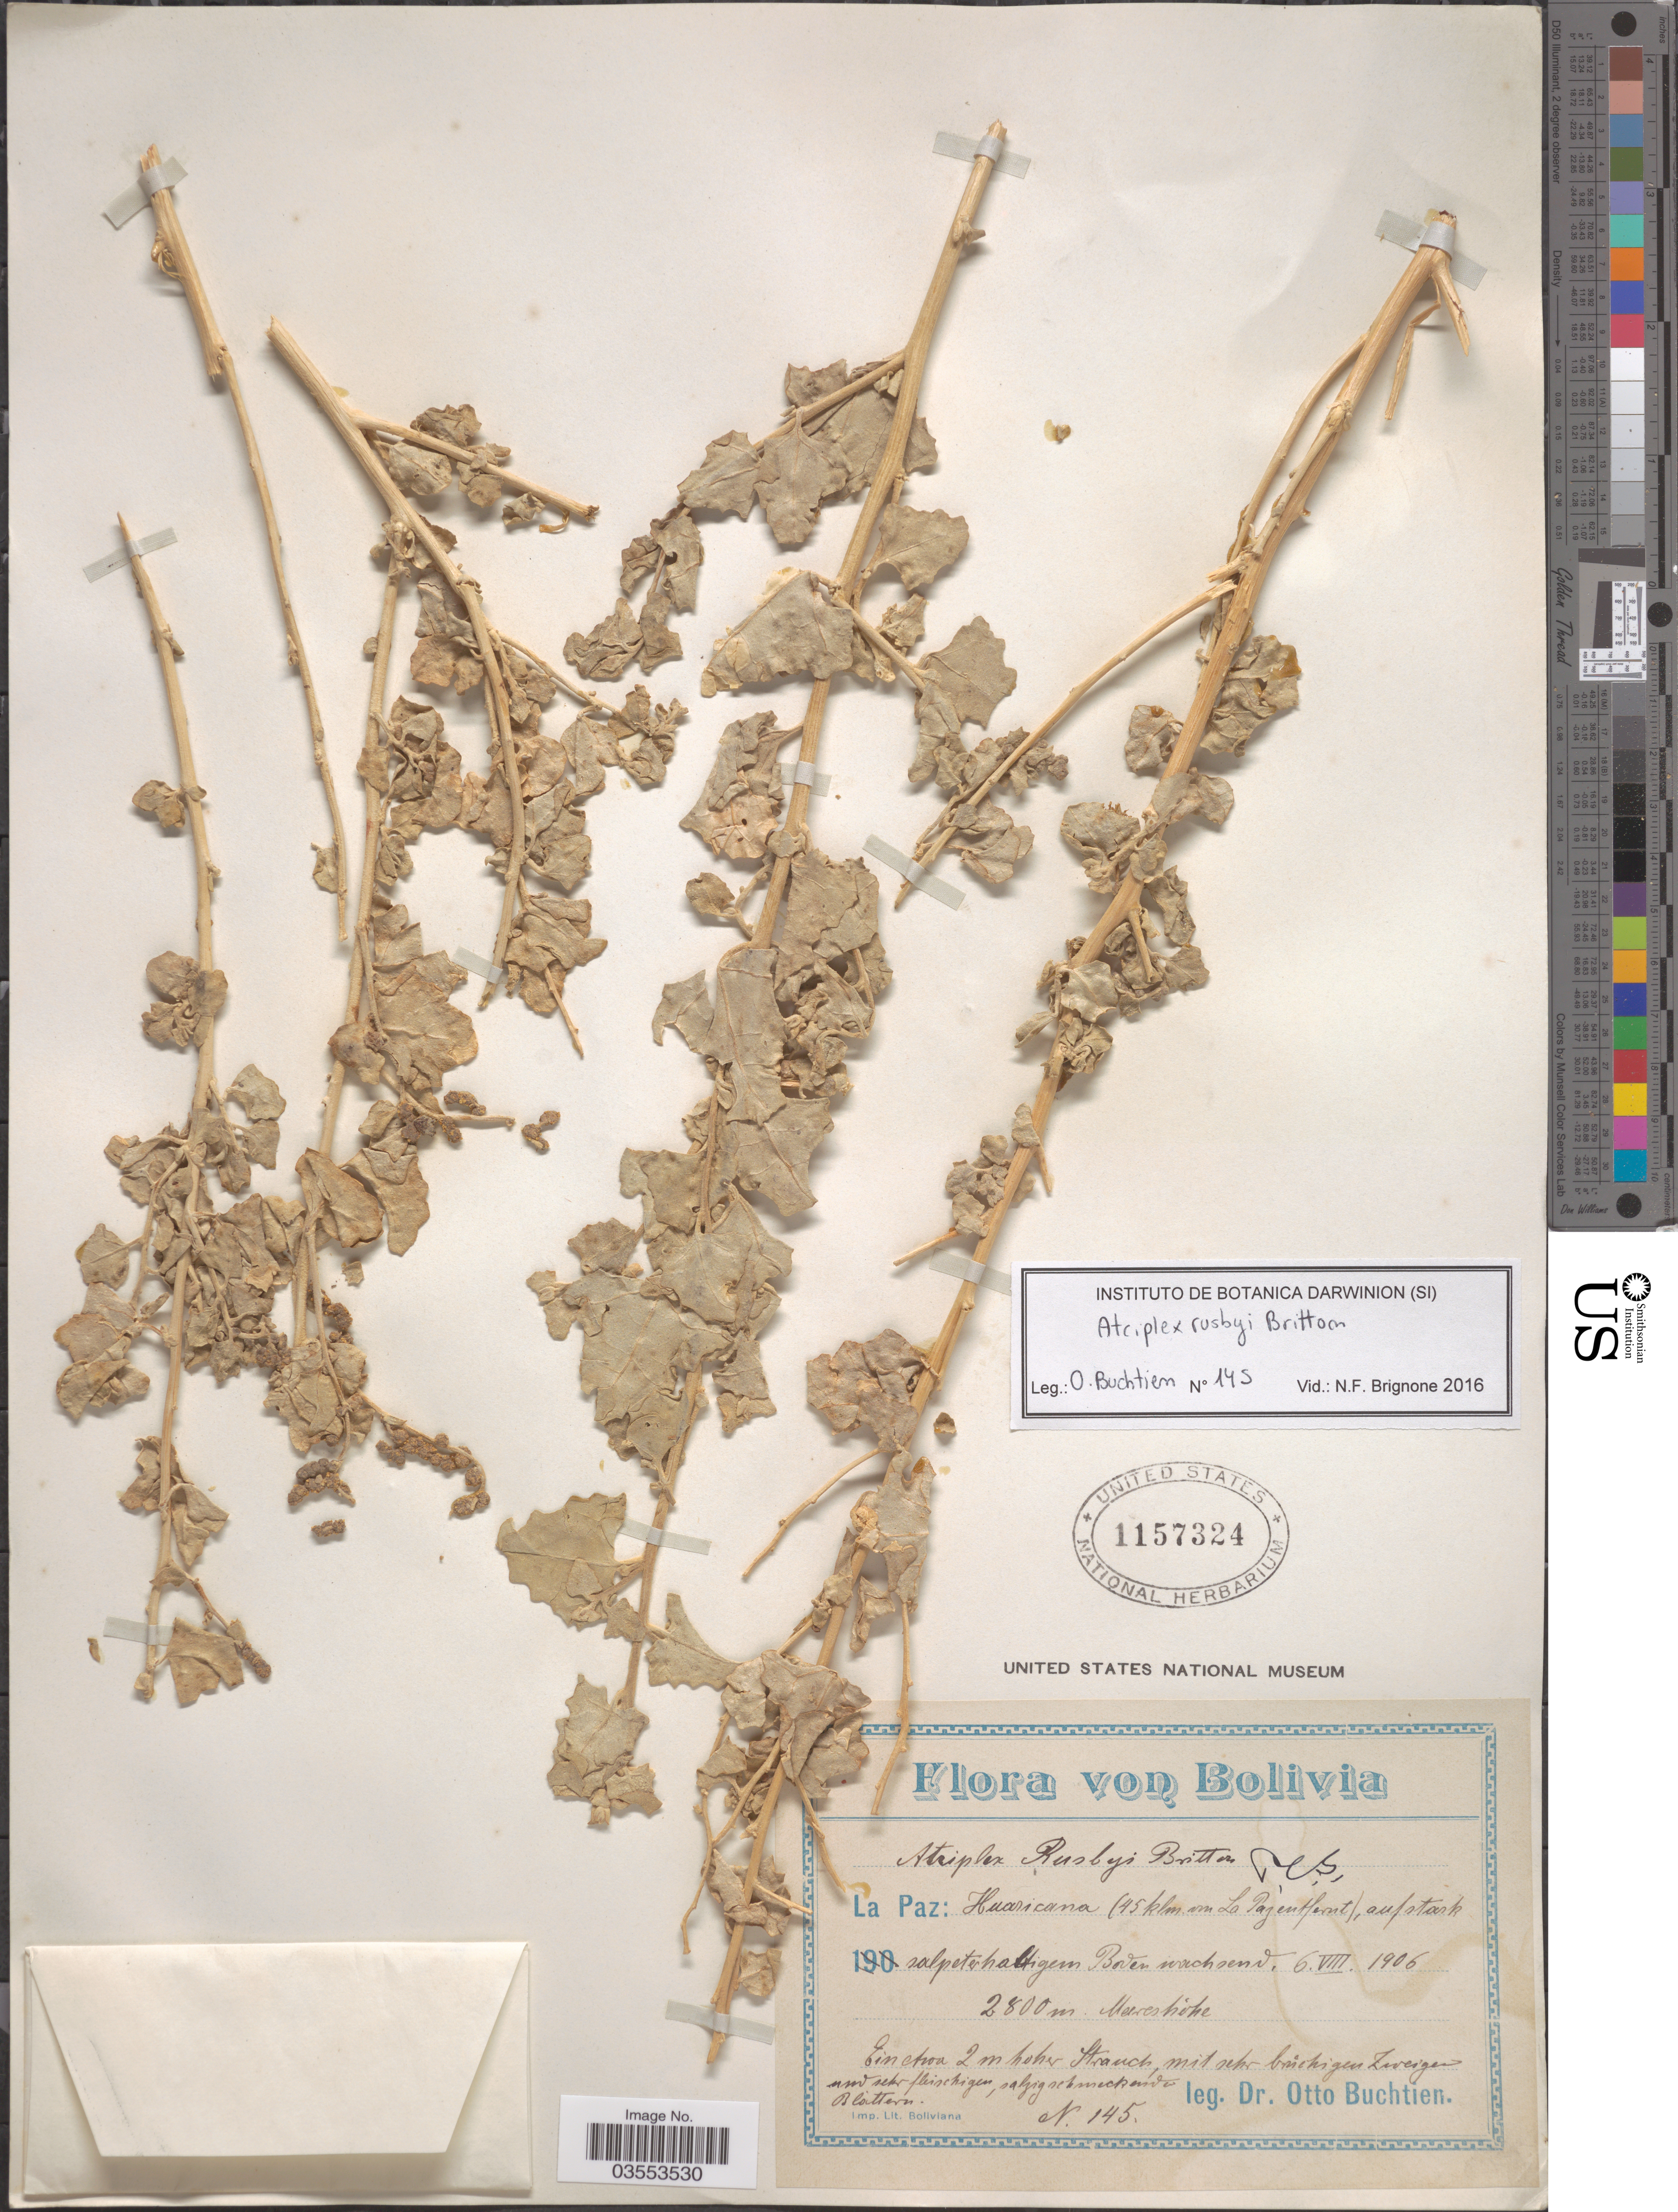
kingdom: Plantae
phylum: Tracheophyta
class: Magnoliopsida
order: Caryophyllales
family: Amaranthaceae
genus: Atriplex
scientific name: Atriplex rusbyi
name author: Britton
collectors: O. Buchtien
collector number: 145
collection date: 1906-08-06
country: Bolivia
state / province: La Paz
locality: Huaricana (45 klm um La Paz entfernt).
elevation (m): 2800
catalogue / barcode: US 1157324